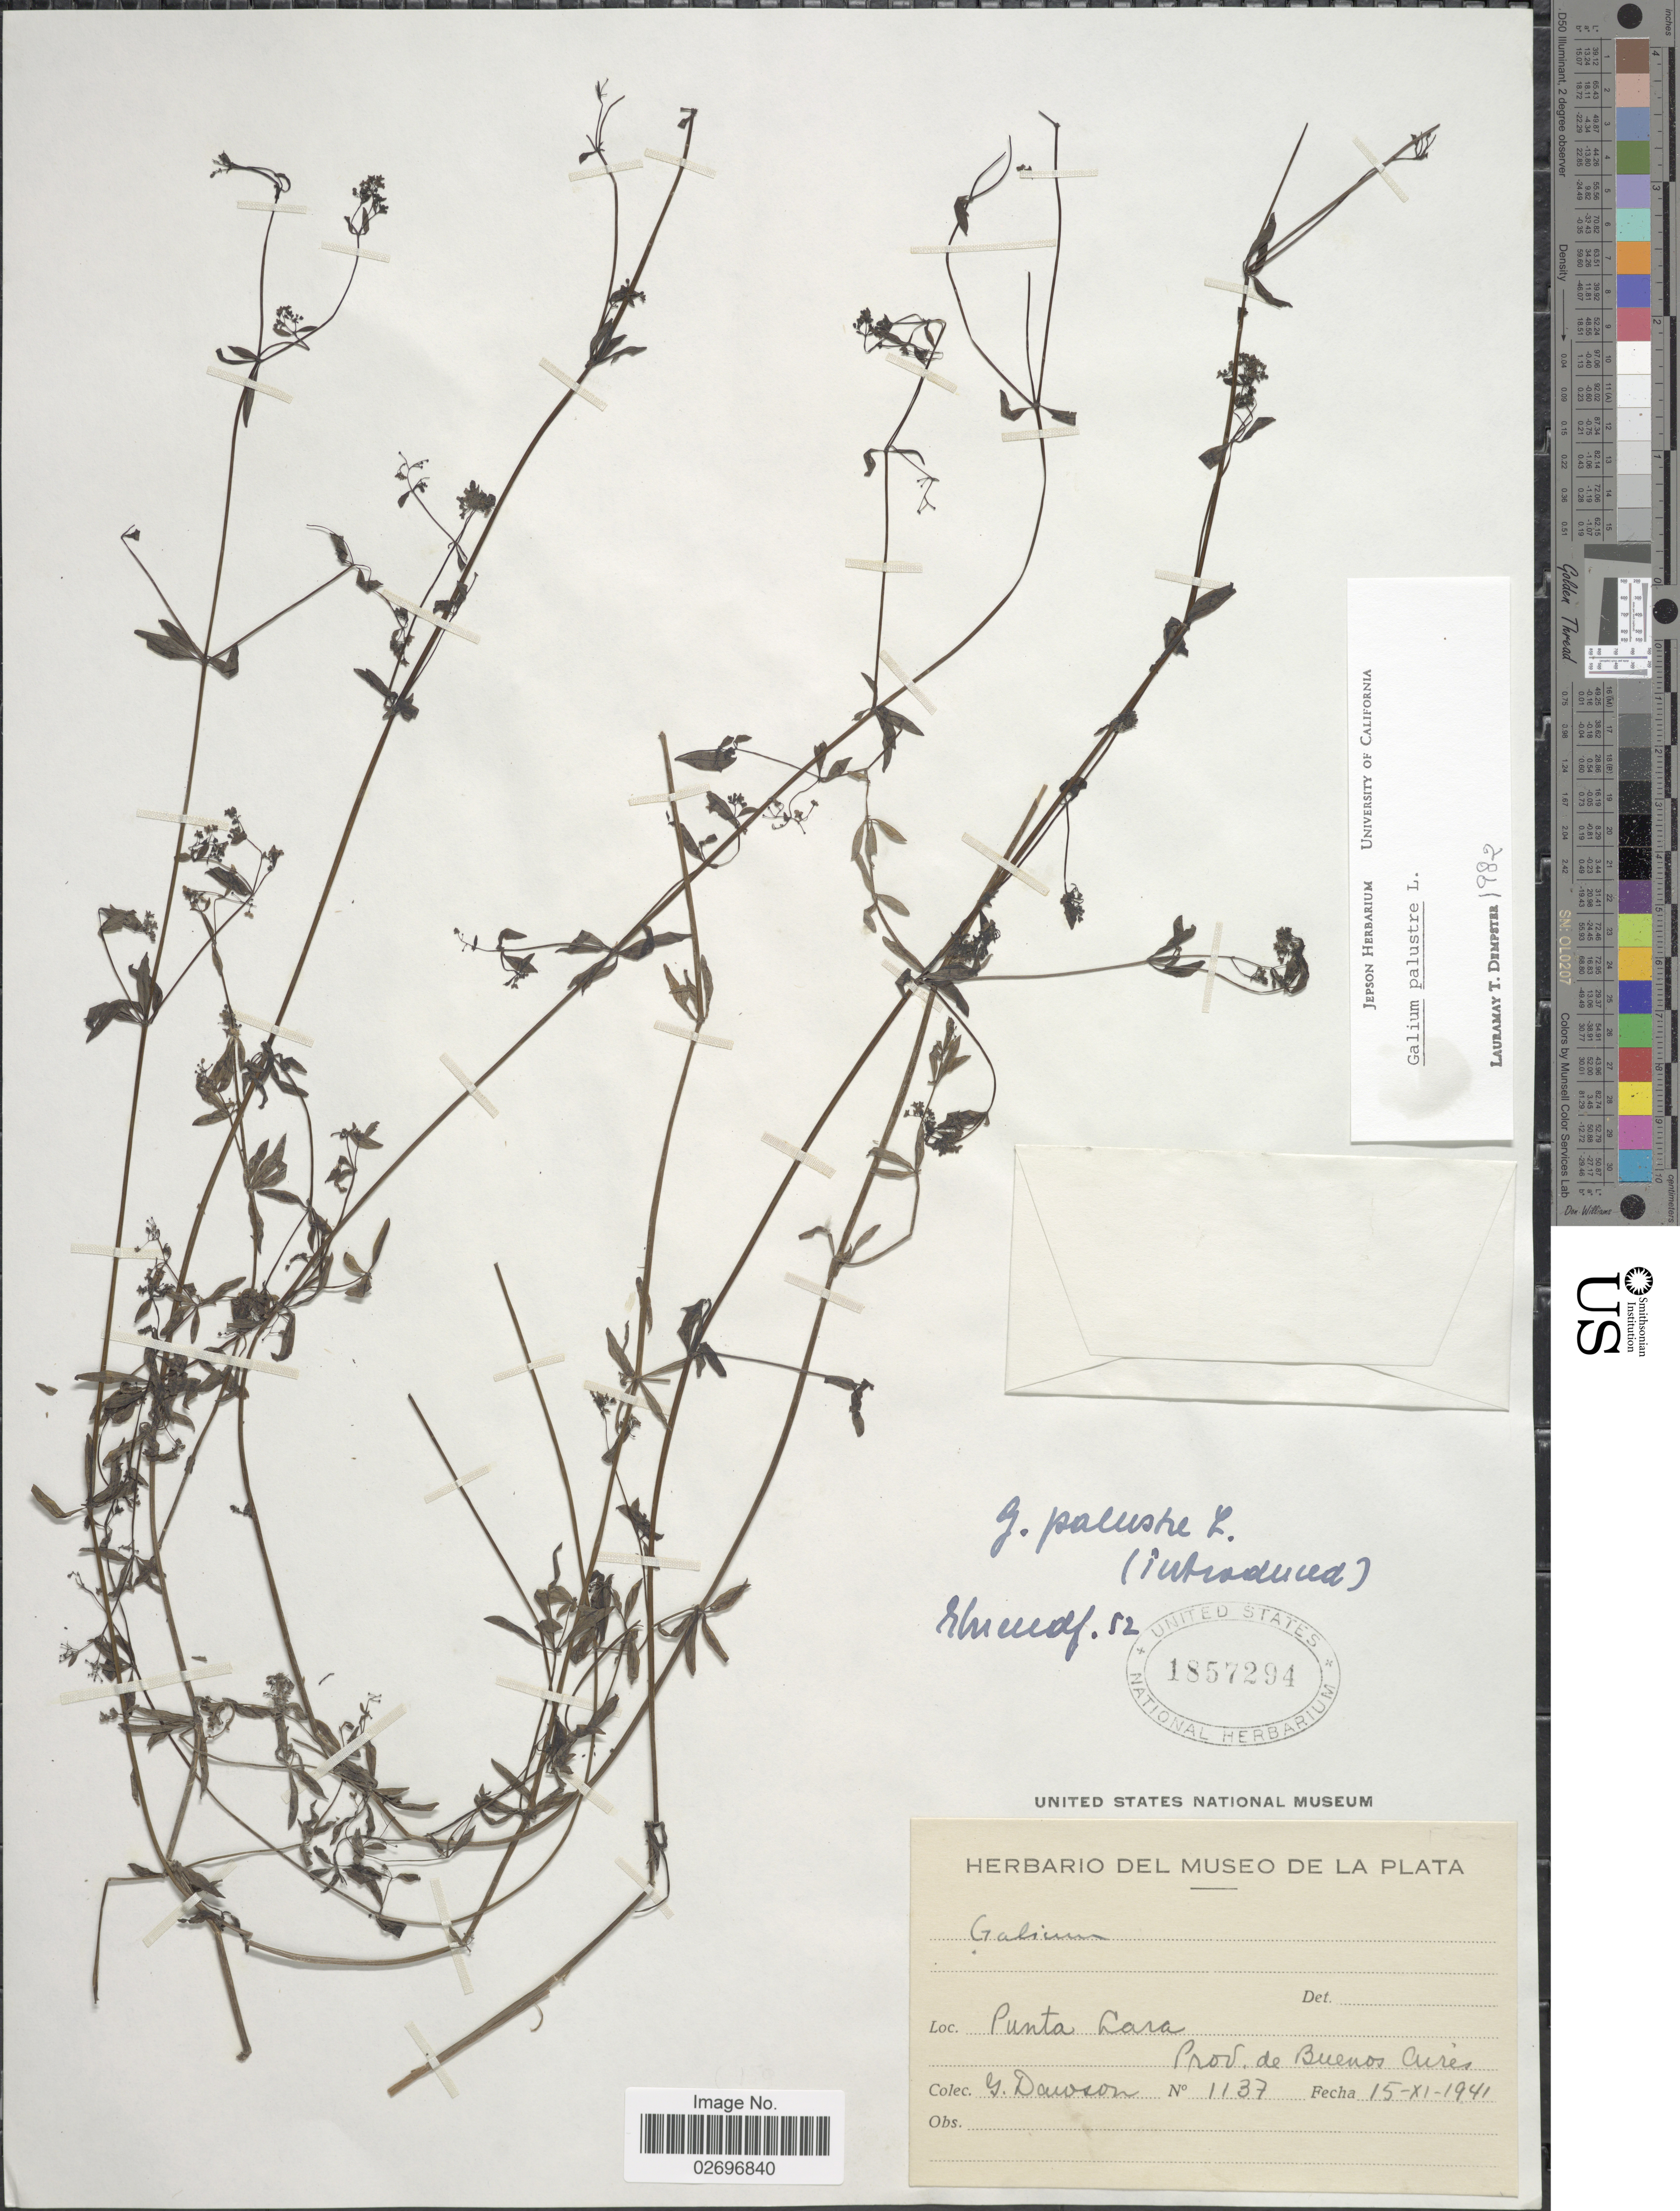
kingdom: Plantae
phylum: Tracheophyta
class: Magnoliopsida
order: Gentianales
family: Rubiaceae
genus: Galium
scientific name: Galium palustre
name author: L.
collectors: G. Dawson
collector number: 1137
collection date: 1941-11-15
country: Argentina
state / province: Buenos Aires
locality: Punta Lara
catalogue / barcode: US 1857294